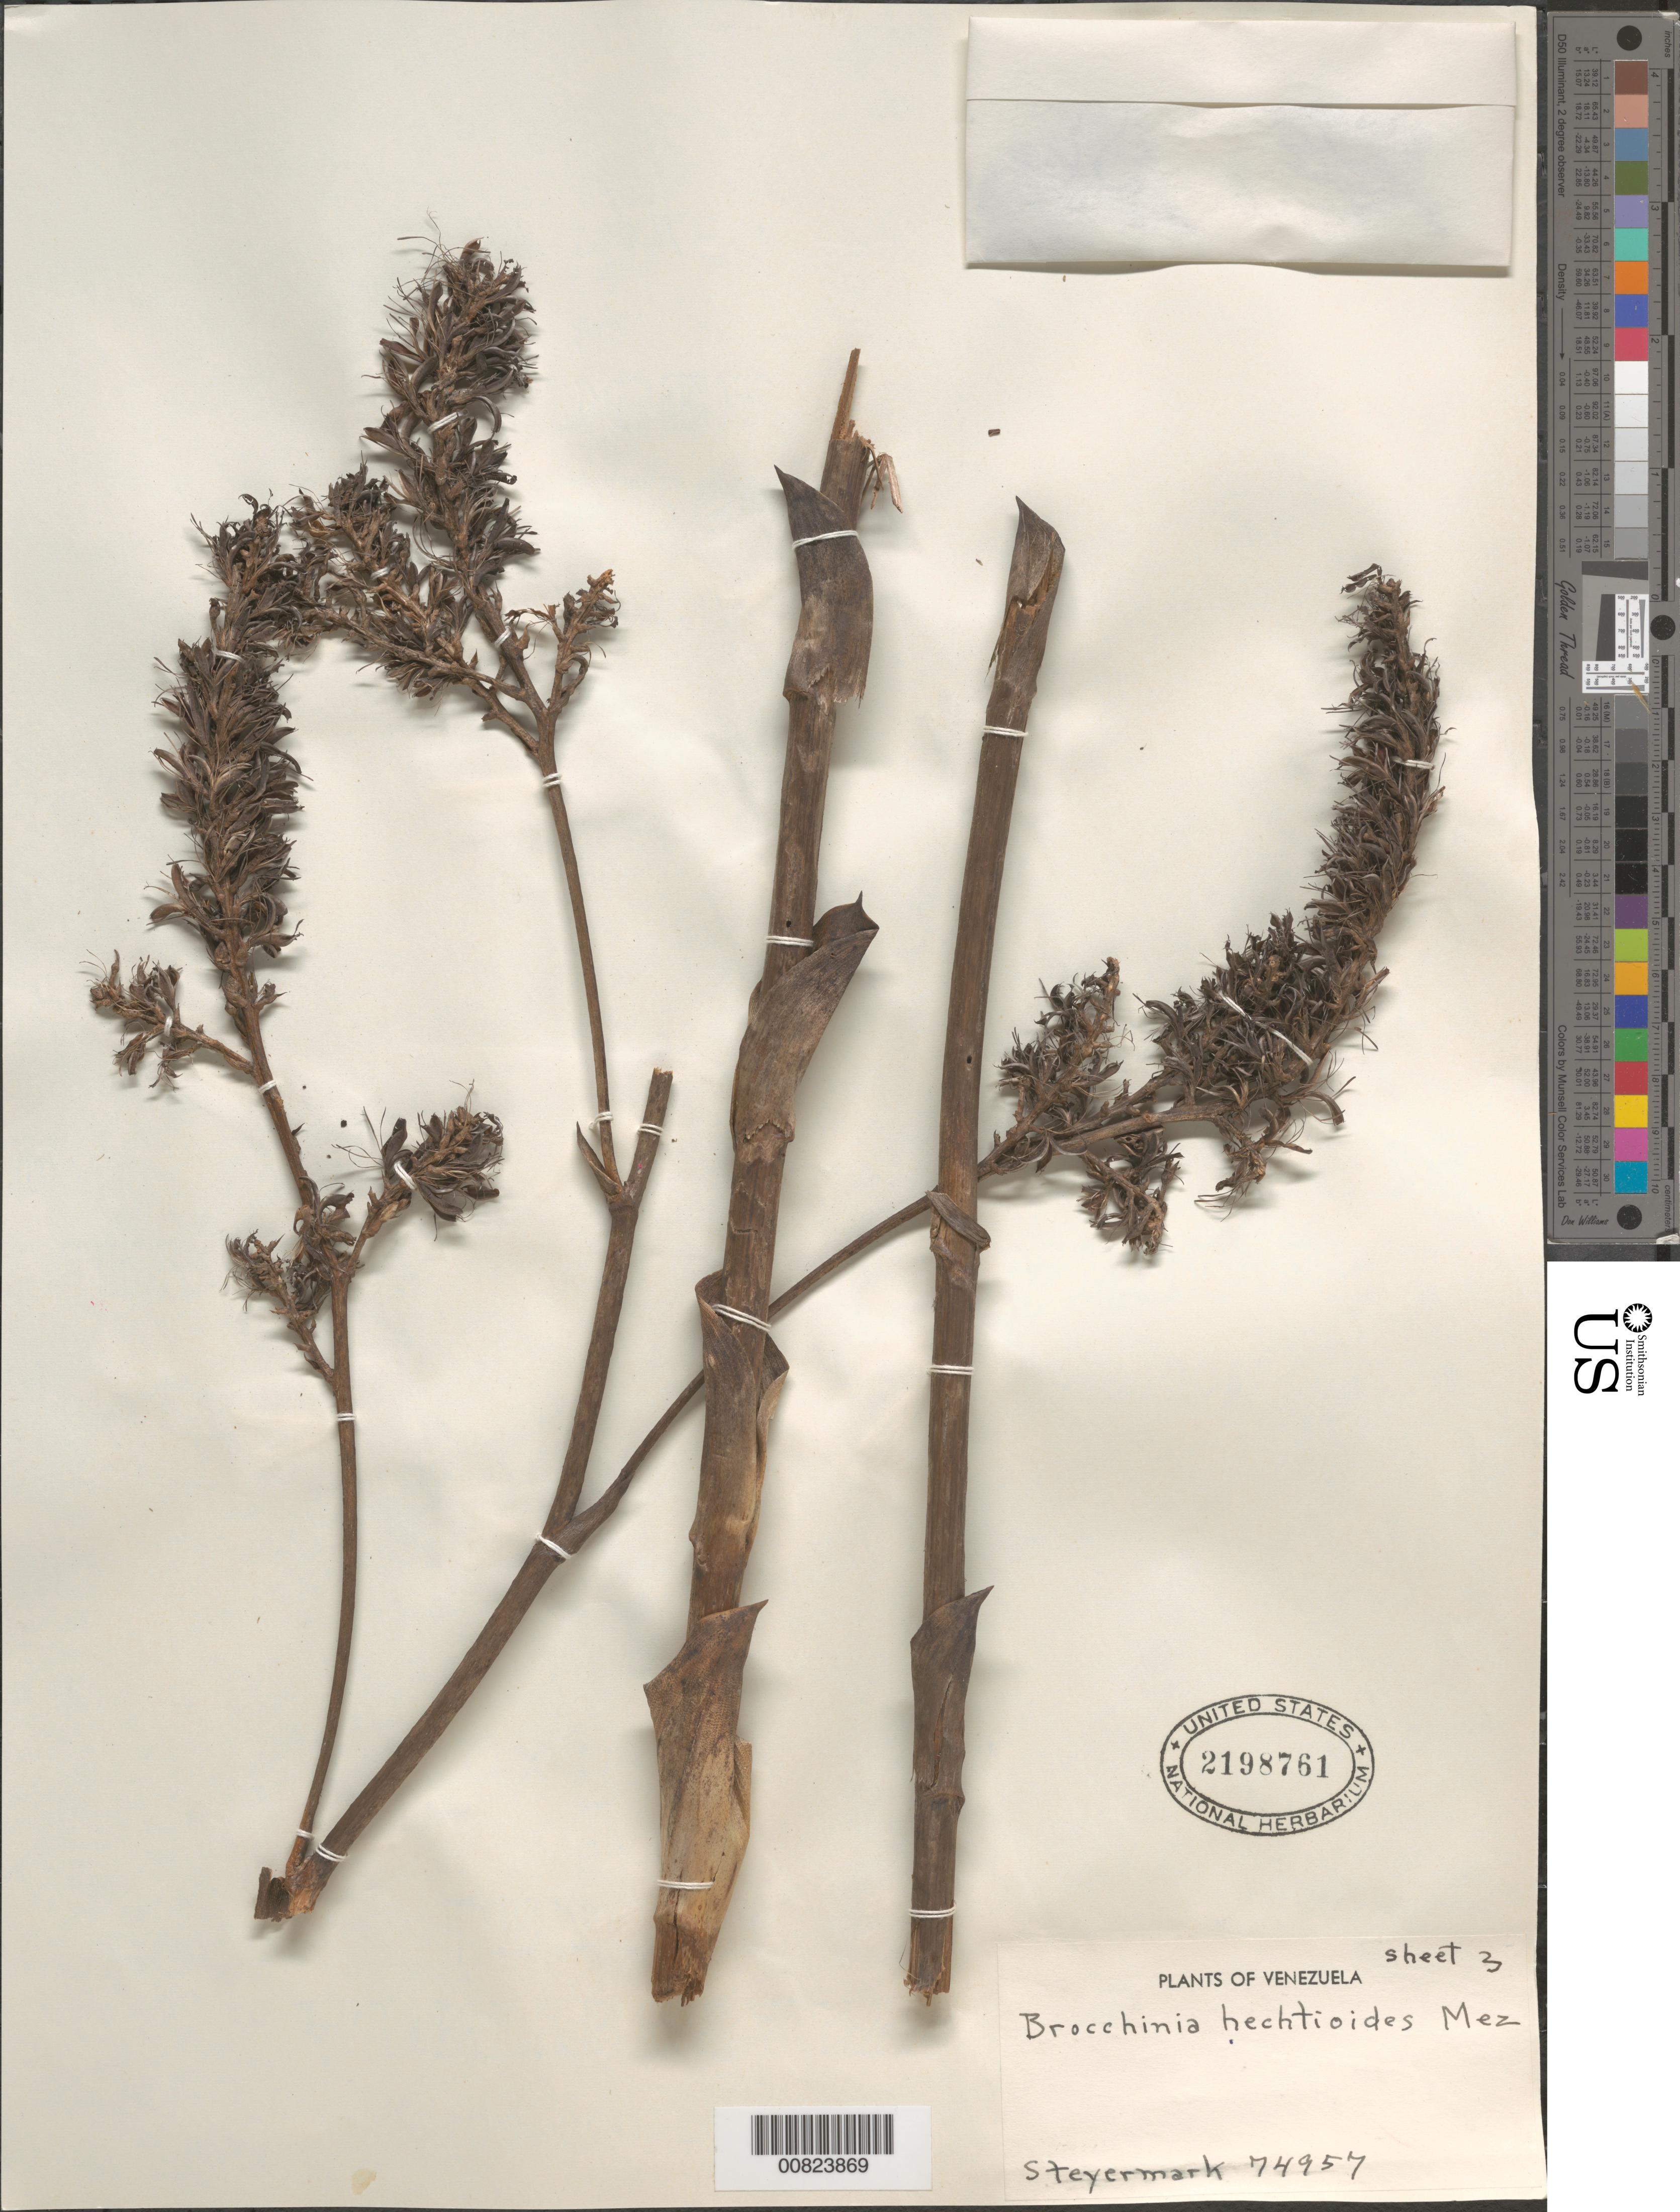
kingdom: Plantae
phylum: Tracheophyta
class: Liliopsida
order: Poales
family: Bromeliaceae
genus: Brocchinia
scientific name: Brocchinia hechtioides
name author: Mez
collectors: Steyermark, --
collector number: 74957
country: Venezuela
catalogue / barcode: US 2198761